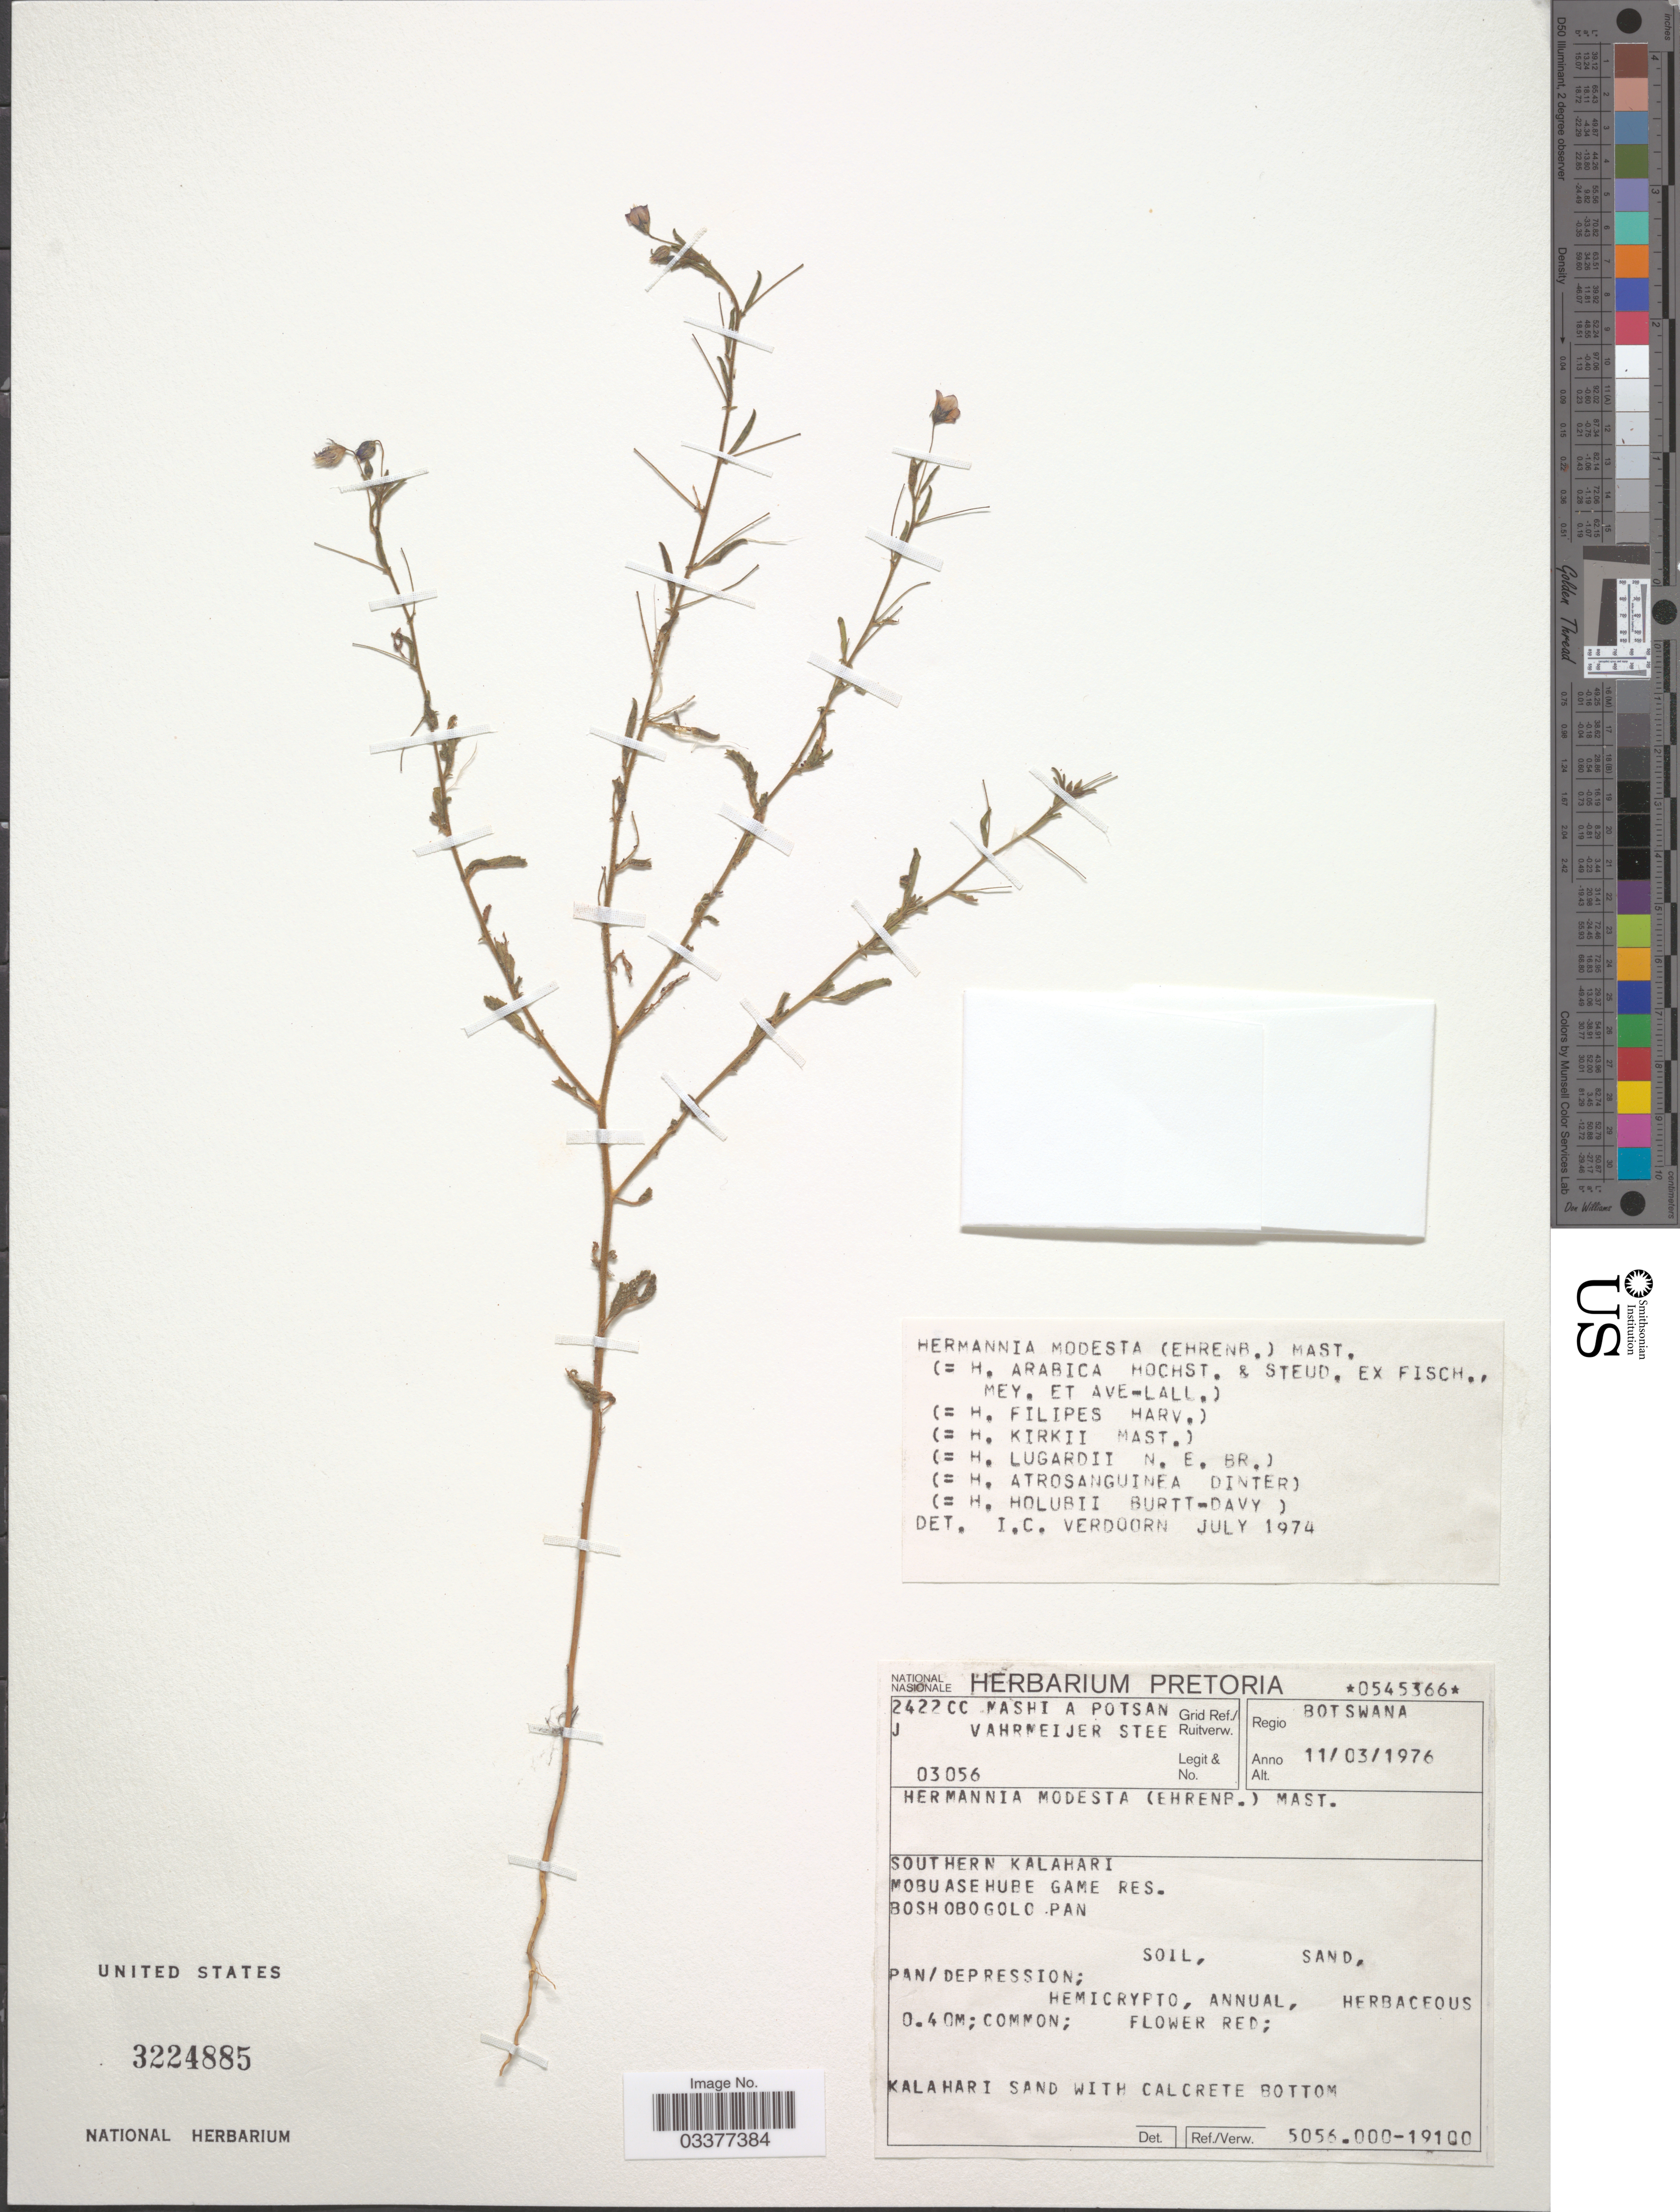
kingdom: Plantae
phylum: Tracheophyta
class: Magnoliopsida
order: Malvales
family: Malvaceae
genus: Hermannia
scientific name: Hermannia modesta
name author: (Ehrenb.) Mast.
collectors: J. Vahrmeijer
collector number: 03056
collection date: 1976-03-11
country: Botswana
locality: Grid Ref./ Ruitverw. 2422CC Mashi A Potsan. Regio Botswana. Southern Kalahari. Mobuasehube Game Res. Boshobogolo Pan.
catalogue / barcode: US 3224885